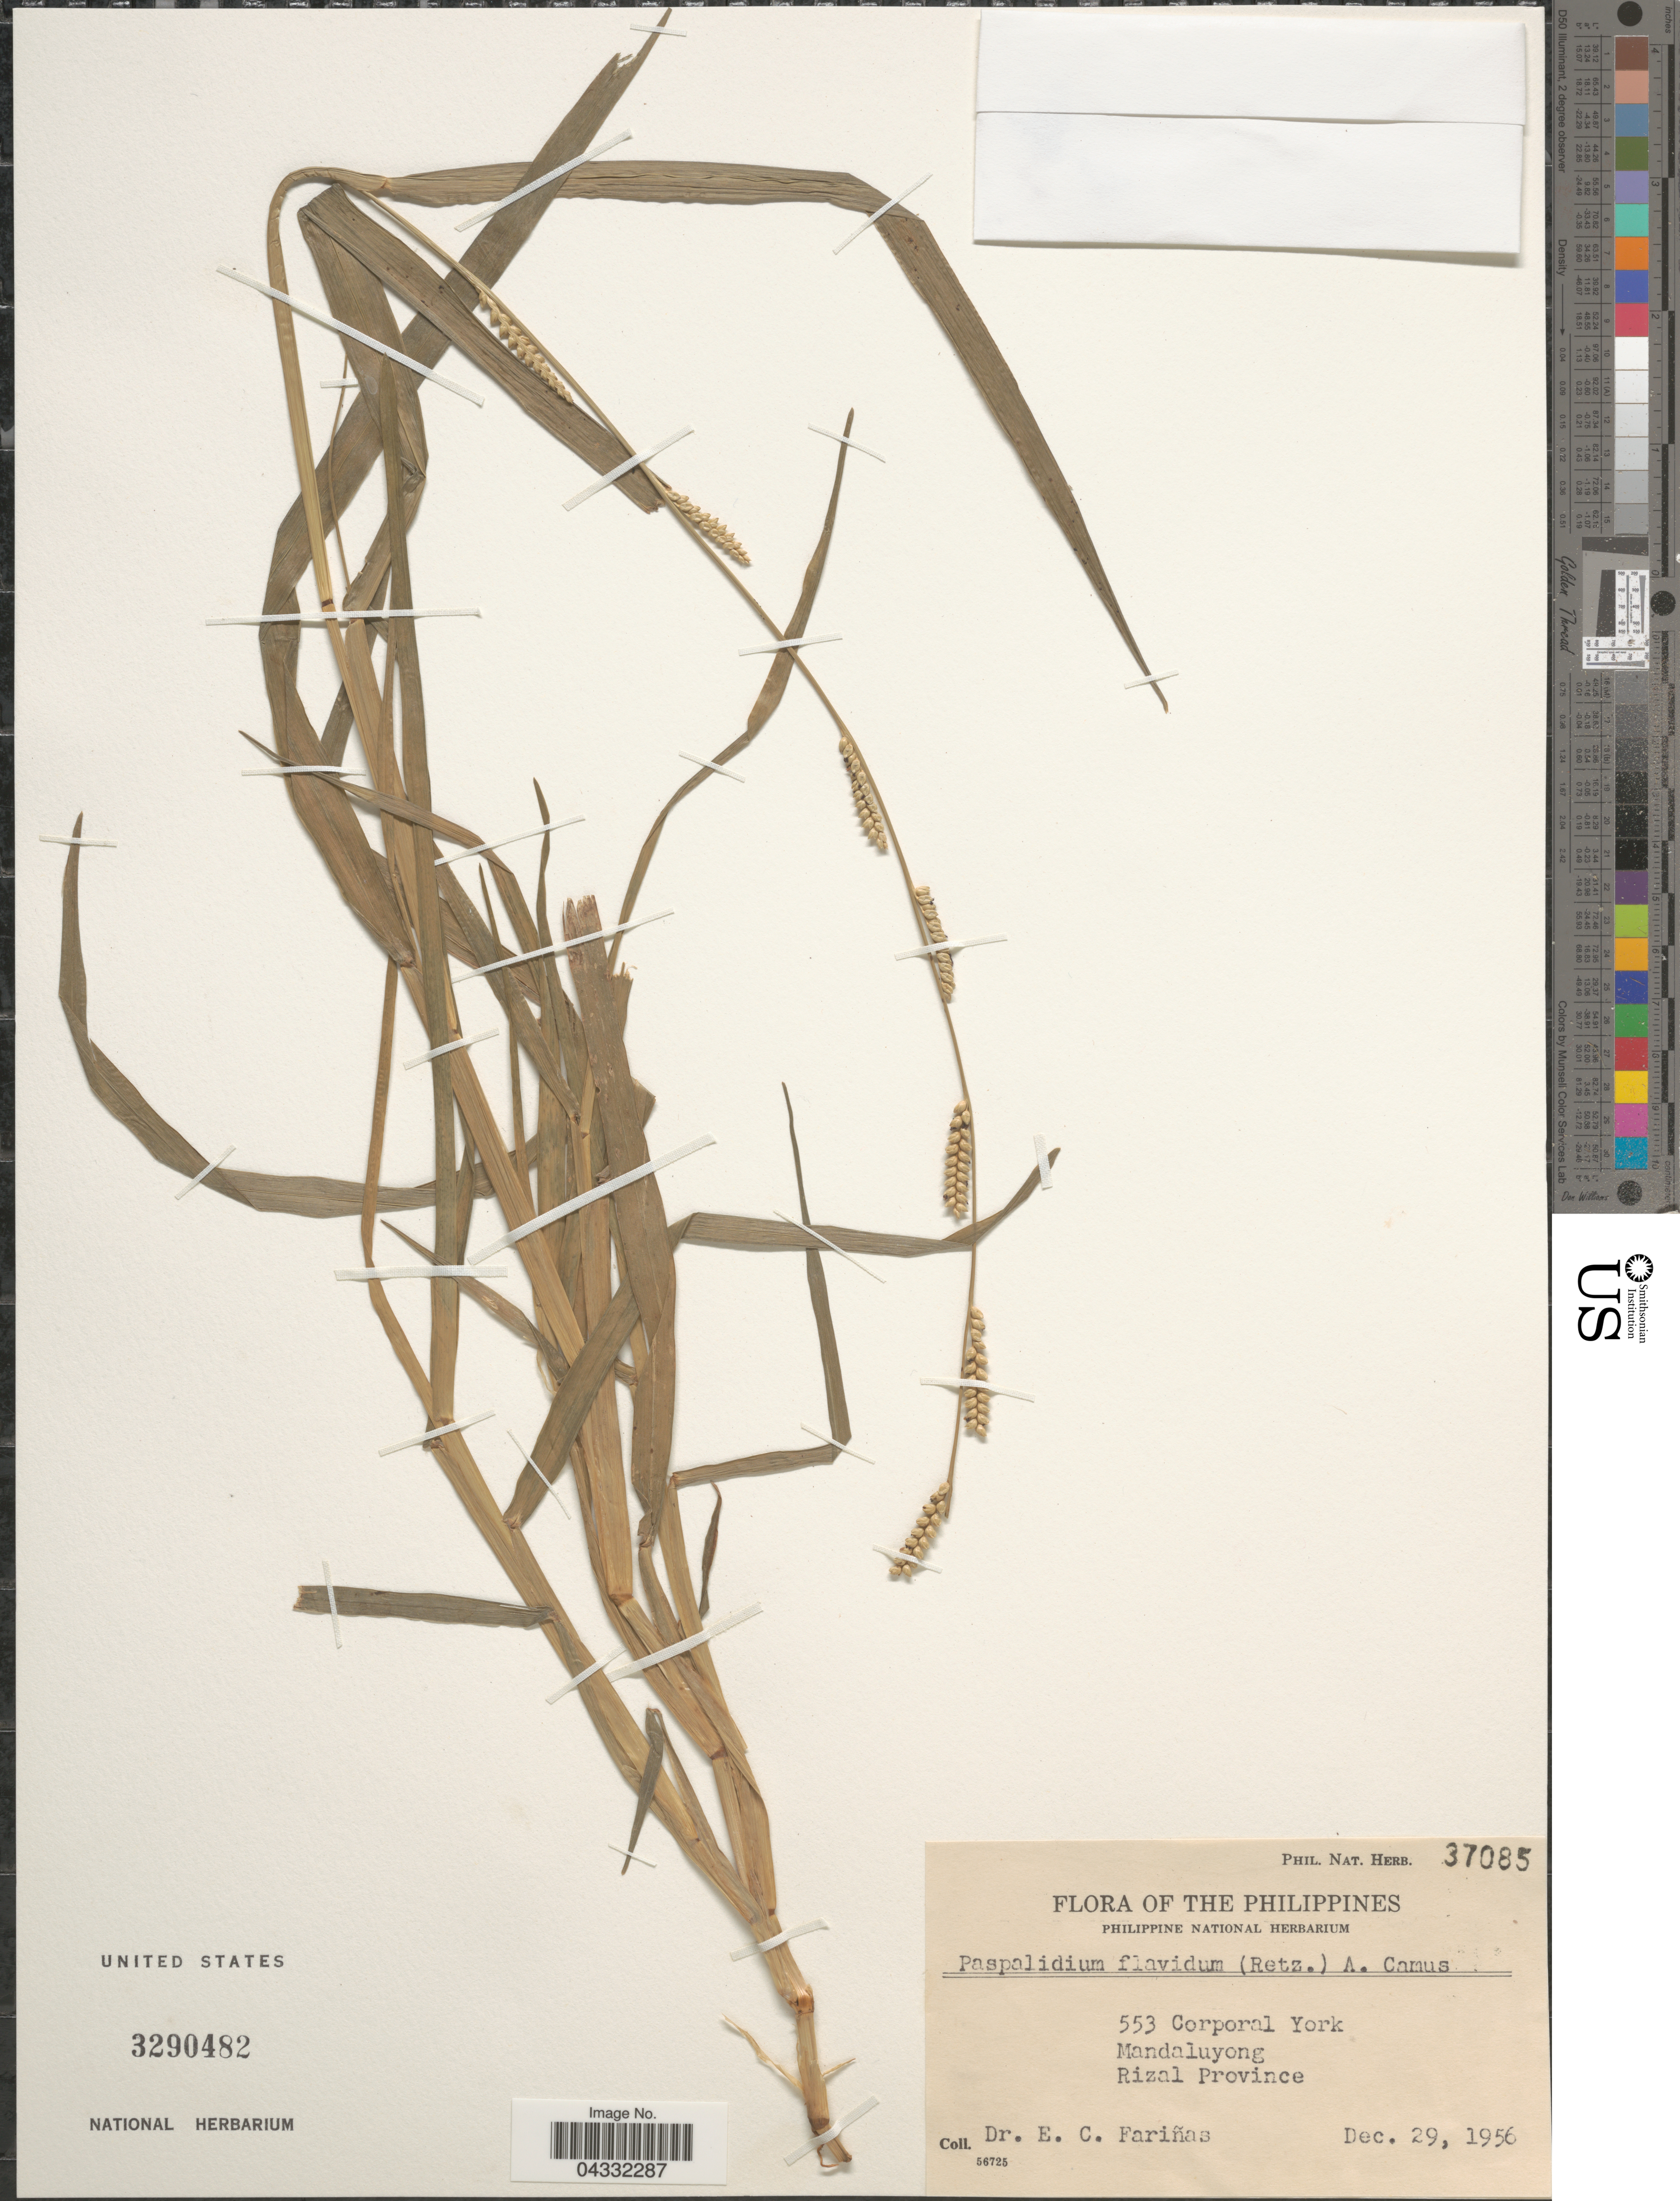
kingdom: Plantae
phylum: Tracheophyta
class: Liliopsida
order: Poales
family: Poaceae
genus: Setaria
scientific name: Setaria flavida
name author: (Retz.) Veldkamp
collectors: E. Farinas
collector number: Phil. Nat. Herb. 37085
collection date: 1956-12-29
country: Philippines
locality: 553 Corporal York. Mandaluyong. Rizal Province.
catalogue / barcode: US 3290482